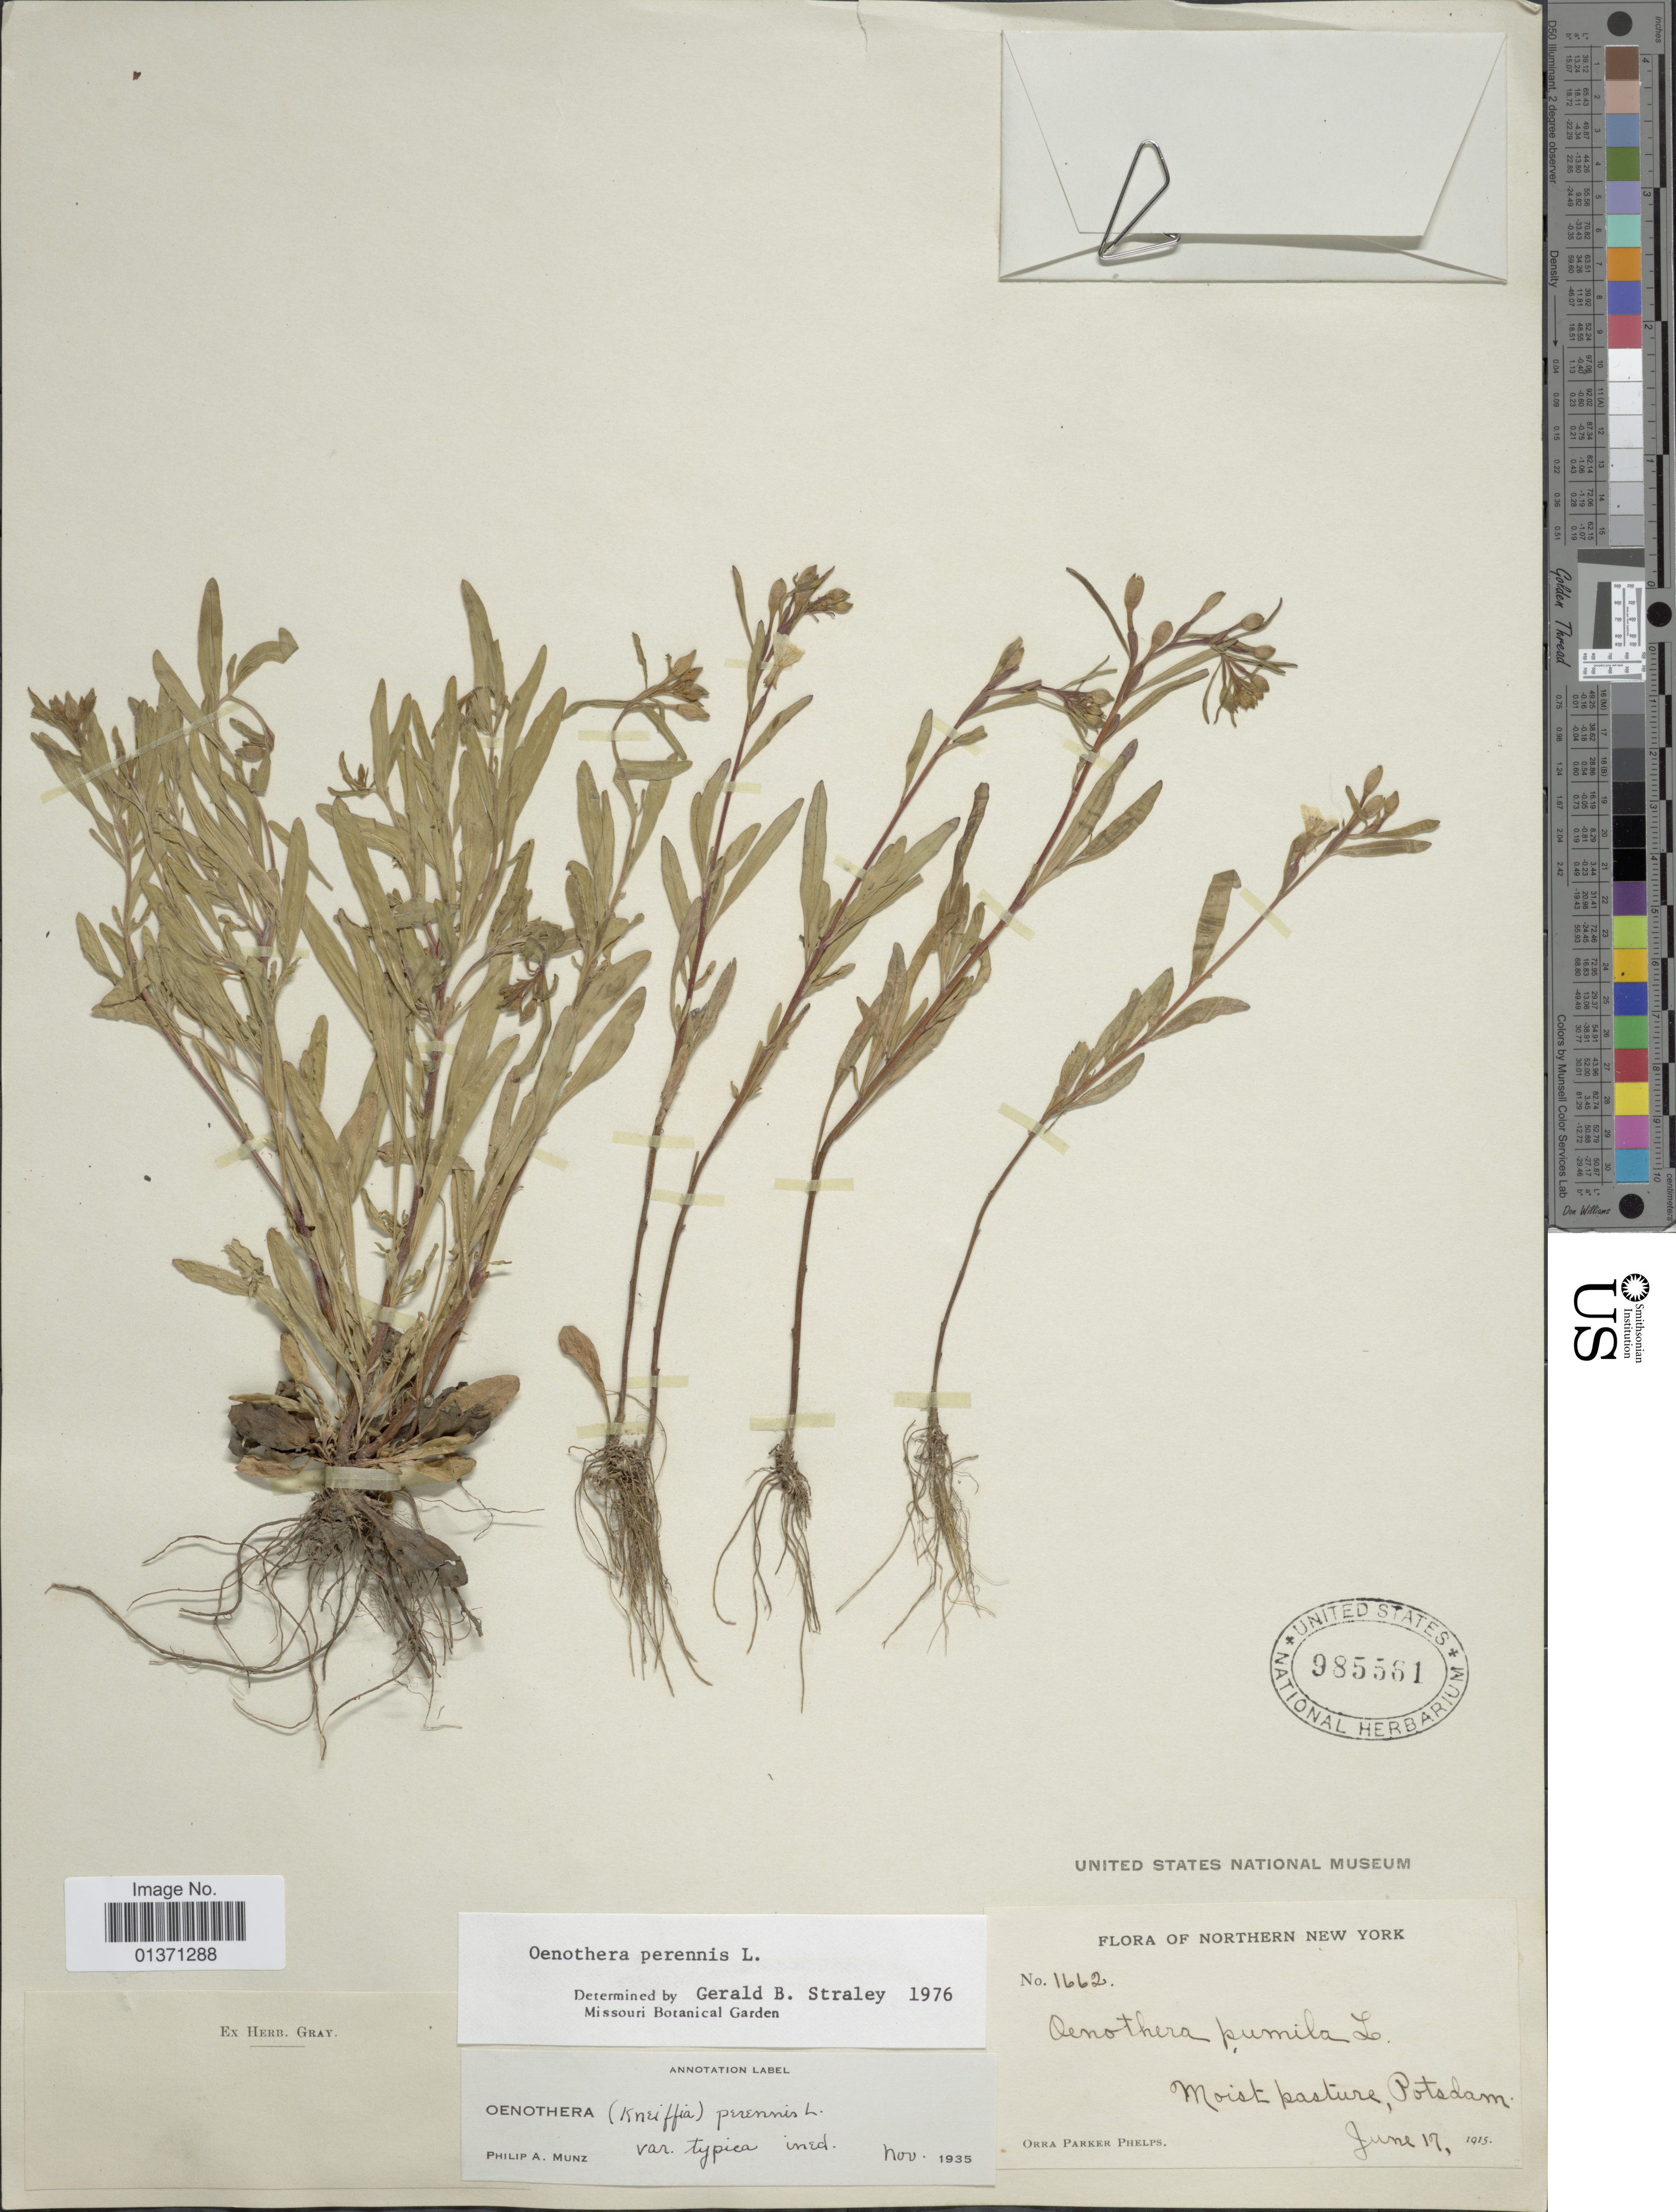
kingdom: Plantae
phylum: Tracheophyta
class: Magnoliopsida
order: Myrtales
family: Onagraceae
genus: Oenothera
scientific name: Oenothera perennis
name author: L.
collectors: O. P. Phelps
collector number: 1662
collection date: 1915-06-17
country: United States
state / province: New York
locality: Northern New York, Moist pasture, Potsdam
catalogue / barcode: US 985561